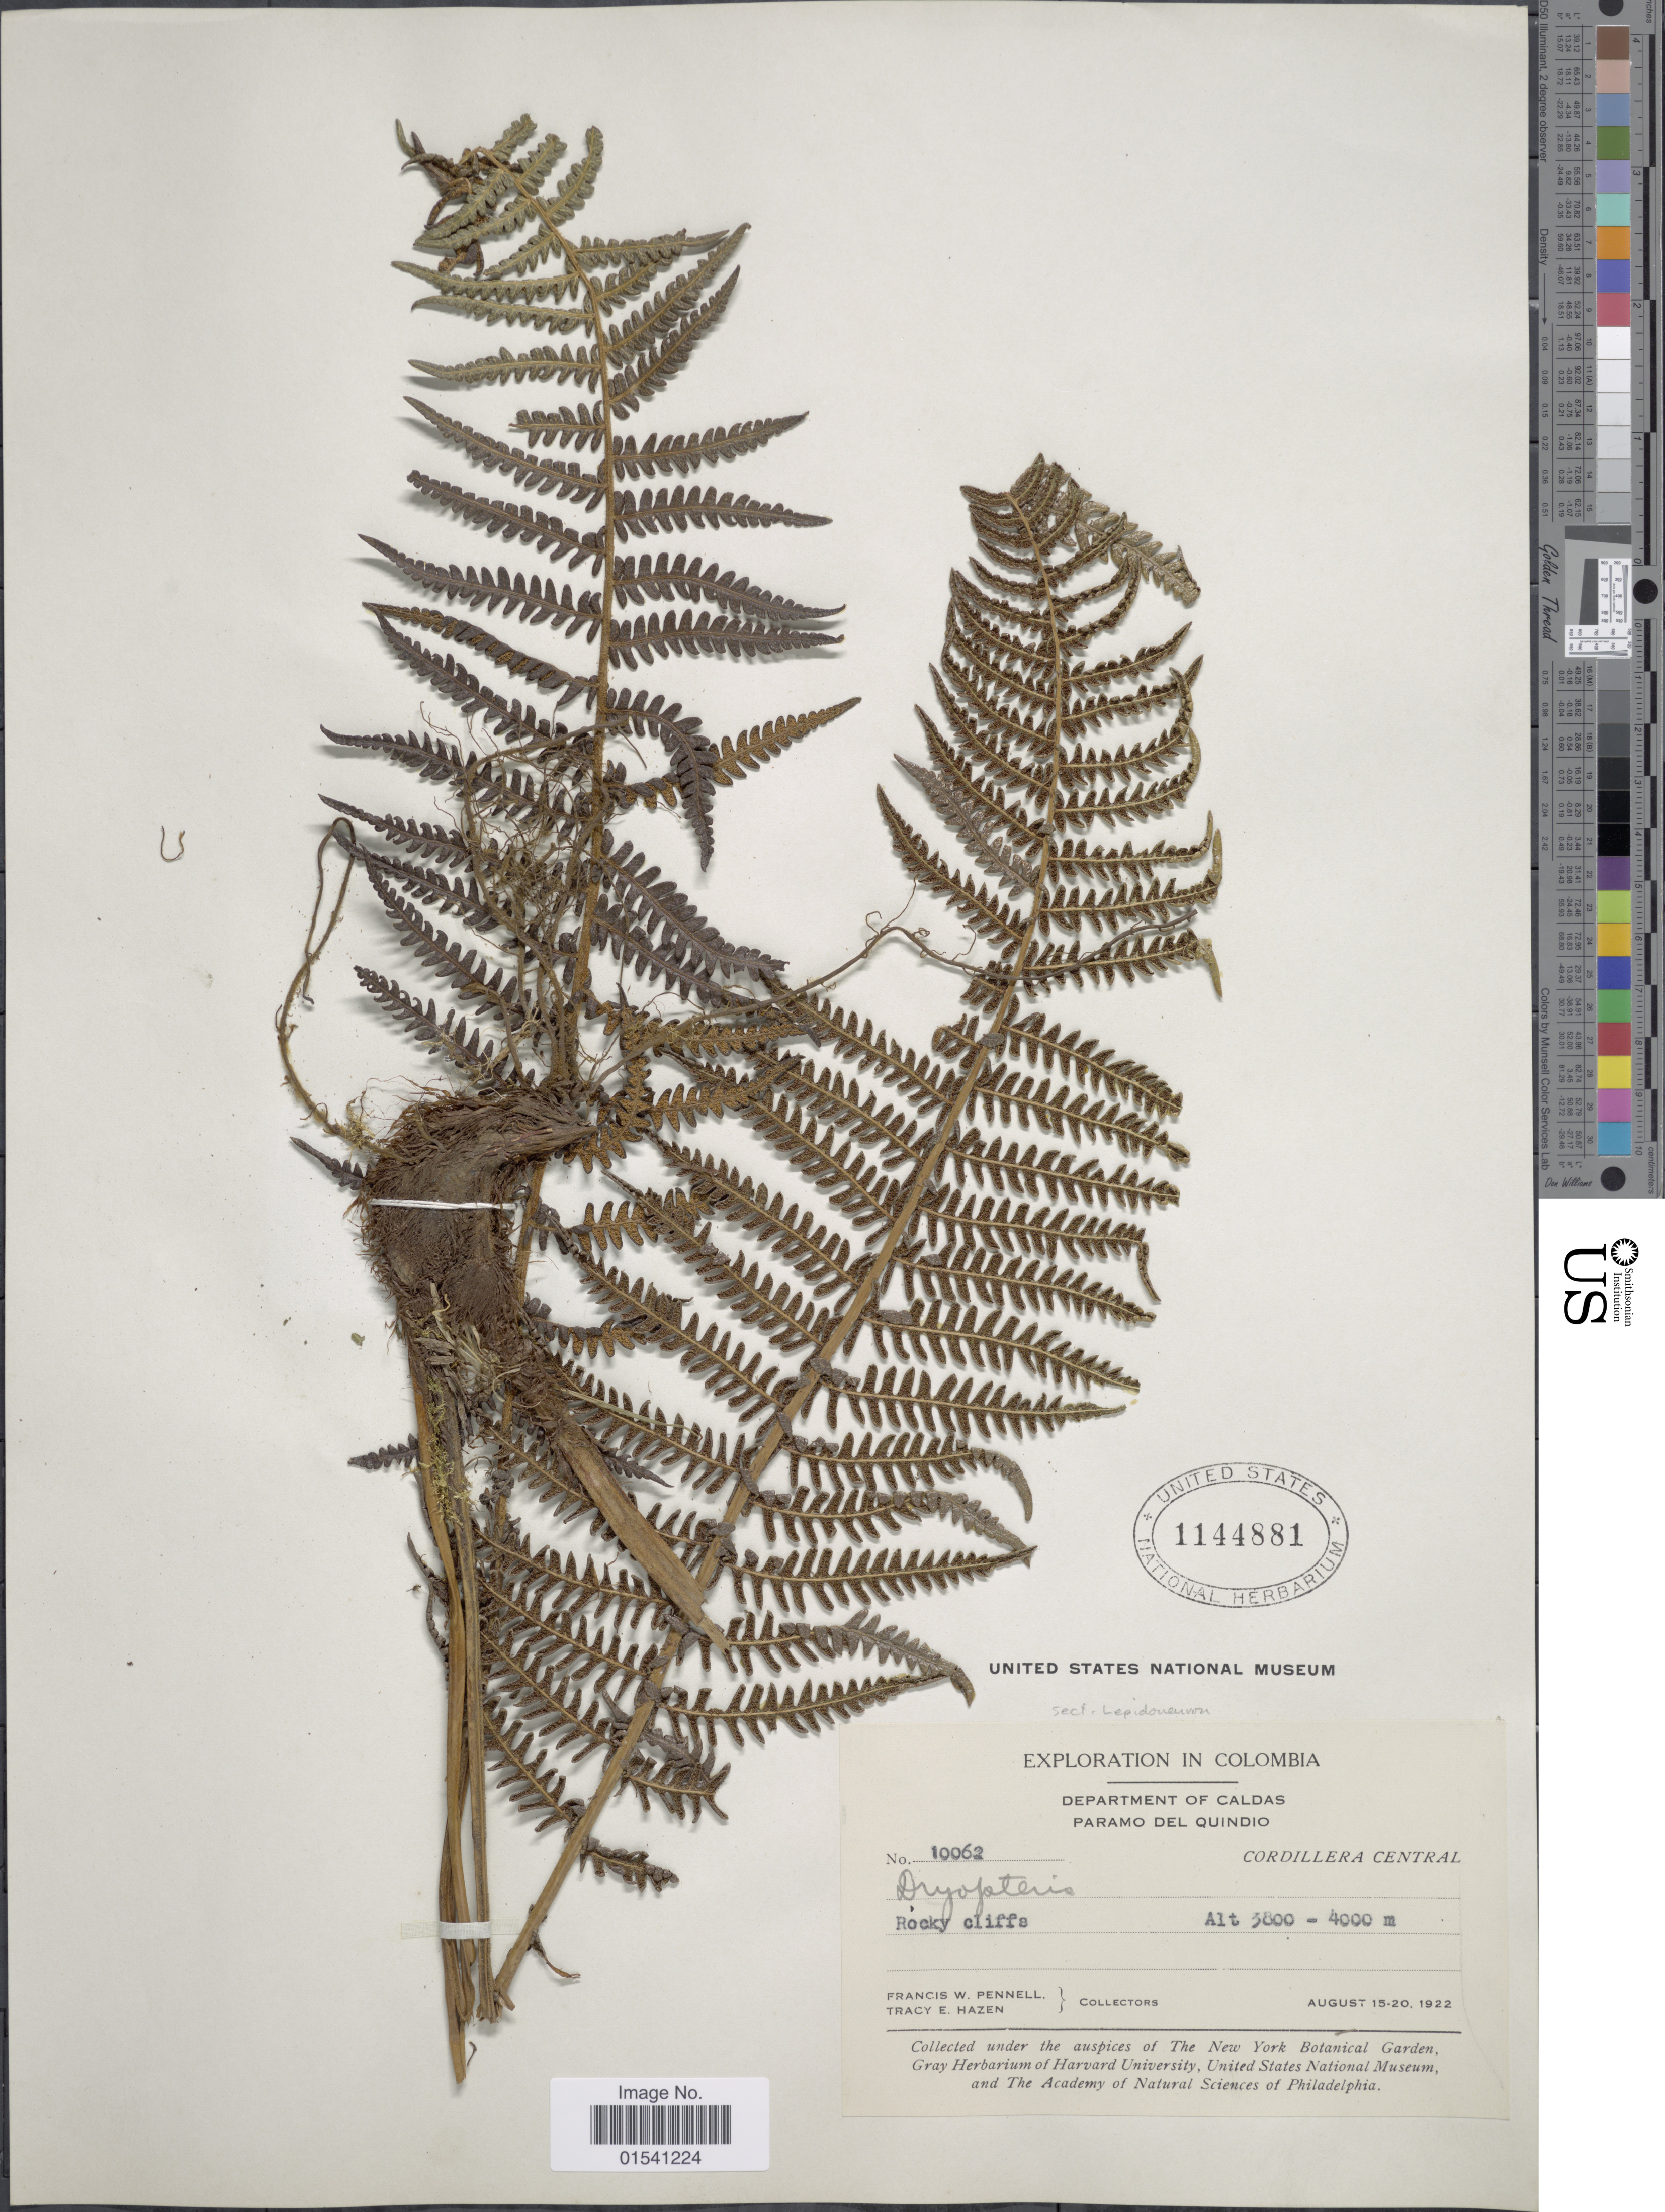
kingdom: Plantae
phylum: Tracheophyta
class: Polypodiopsida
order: Polypodiales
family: Thelypteridaceae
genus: Amauropelta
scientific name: Amauropelta sp.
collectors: F. W. Pennell & T. E. Hazen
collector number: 10062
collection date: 1922-08-15/1922-08-20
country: Colombia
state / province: Caldas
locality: Department of Caldas Paramo del Quindio, Cordillera Central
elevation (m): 3800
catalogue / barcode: US 1144881